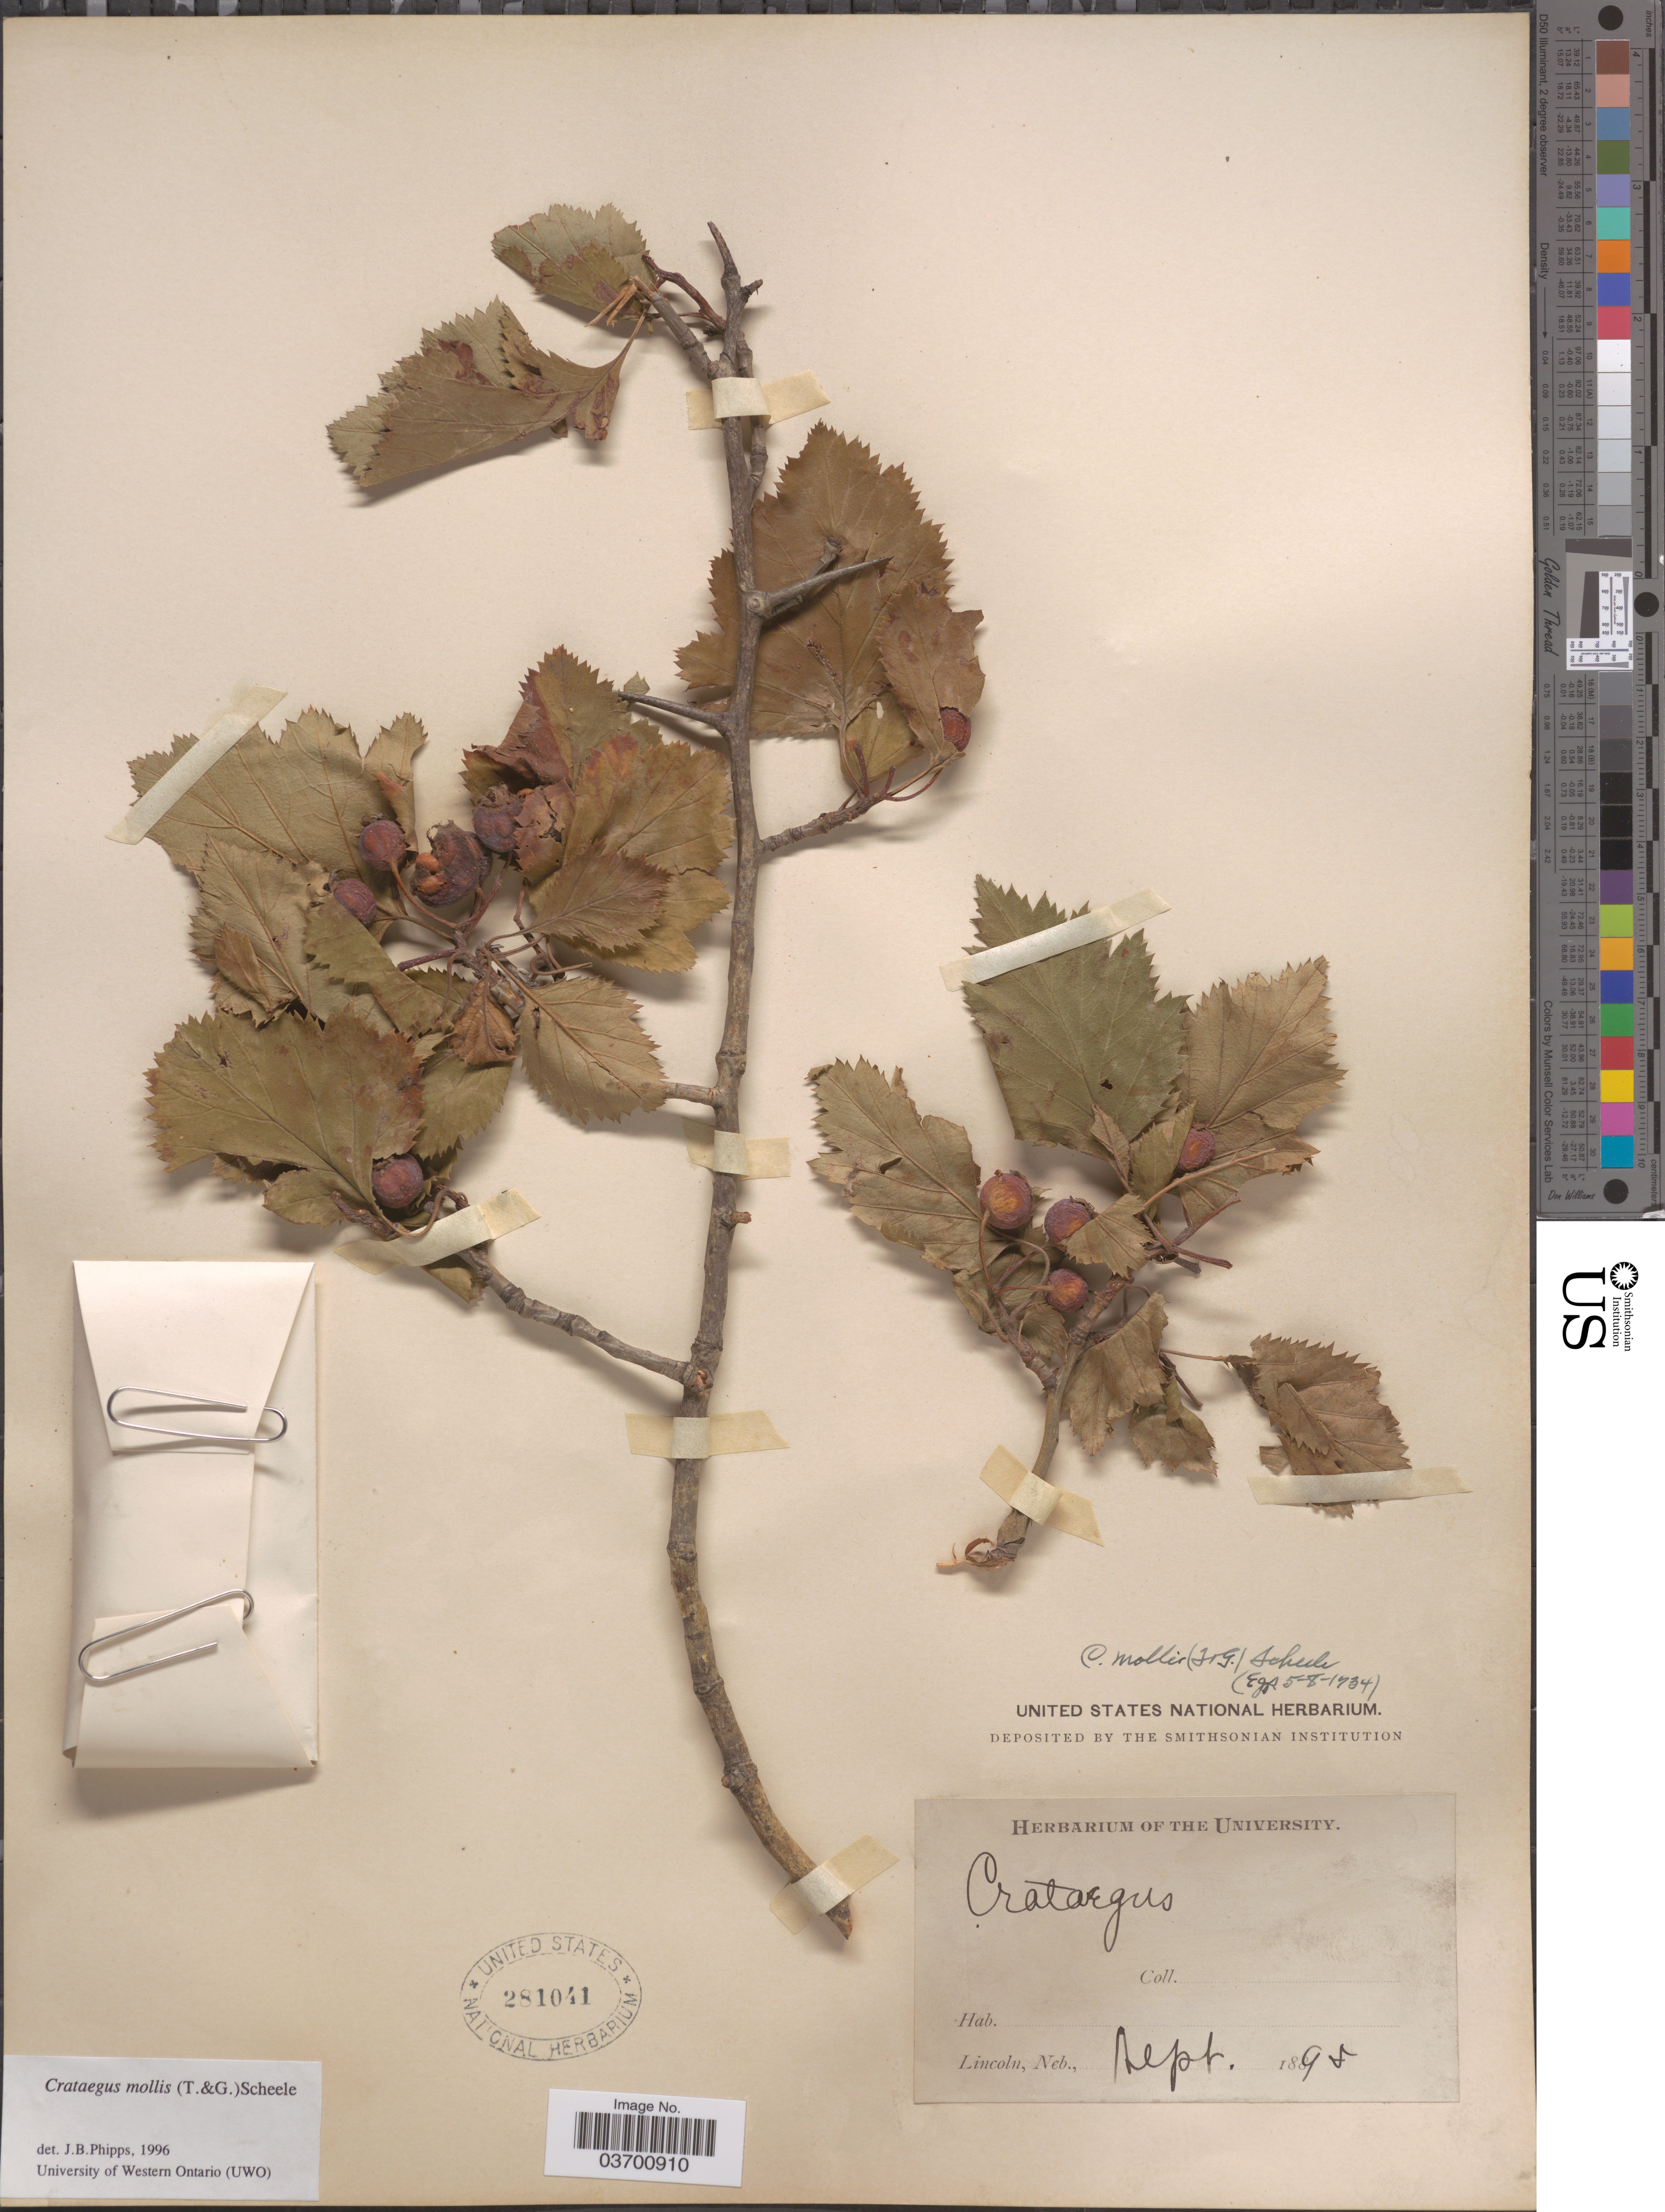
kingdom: Plantae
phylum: Tracheophyta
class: Magnoliopsida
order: Rosales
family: Rosaceae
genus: Crataegus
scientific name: Crataegus mollis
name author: (Torr. & A. Gray) Scheele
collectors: Ex herb. The University of Nebraska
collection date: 1895-09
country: United States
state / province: Nebraska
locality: Lincoln.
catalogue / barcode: US 281041